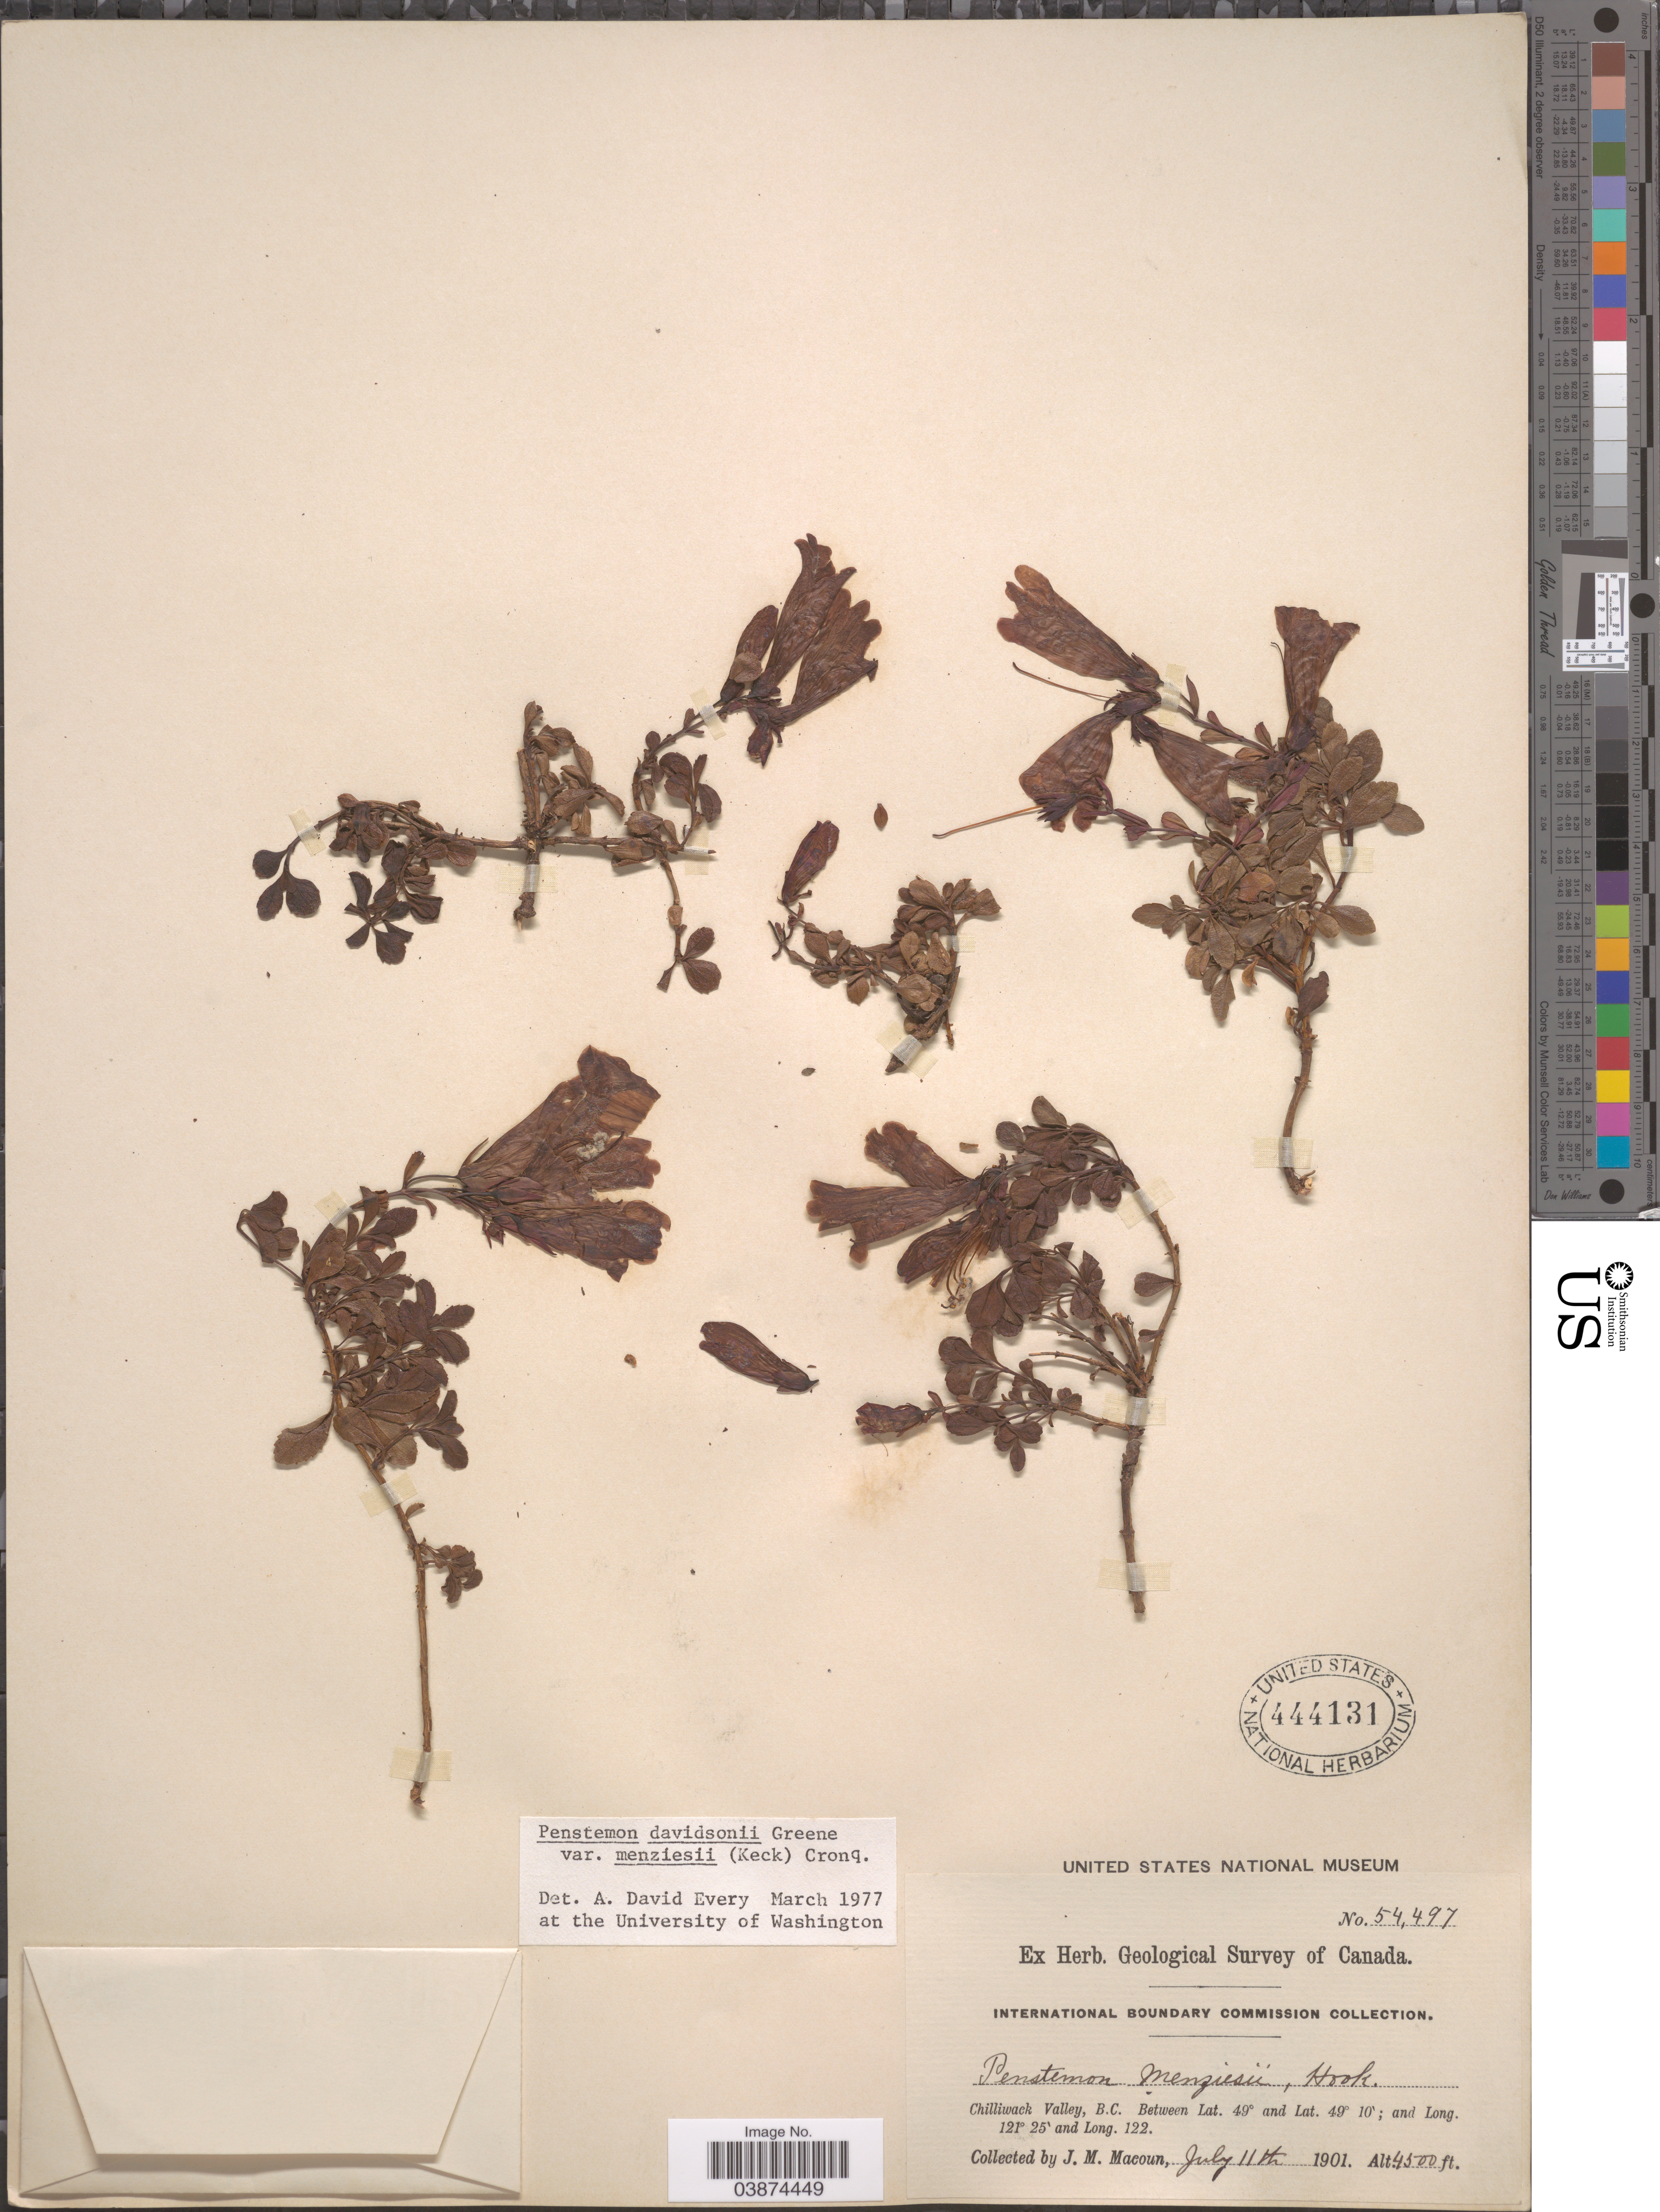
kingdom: Plantae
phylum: Tracheophyta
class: Magnoliopsida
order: Lamiales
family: Plantaginaceae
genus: Penstemon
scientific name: Penstemon davidsonii var. menziesii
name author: (D.D. Keck) Cronquist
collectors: J. M. Macoun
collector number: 54497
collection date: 1901-07-11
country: Canada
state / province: British Columbia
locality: Chilliwack Valley.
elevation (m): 1372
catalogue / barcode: US 444131